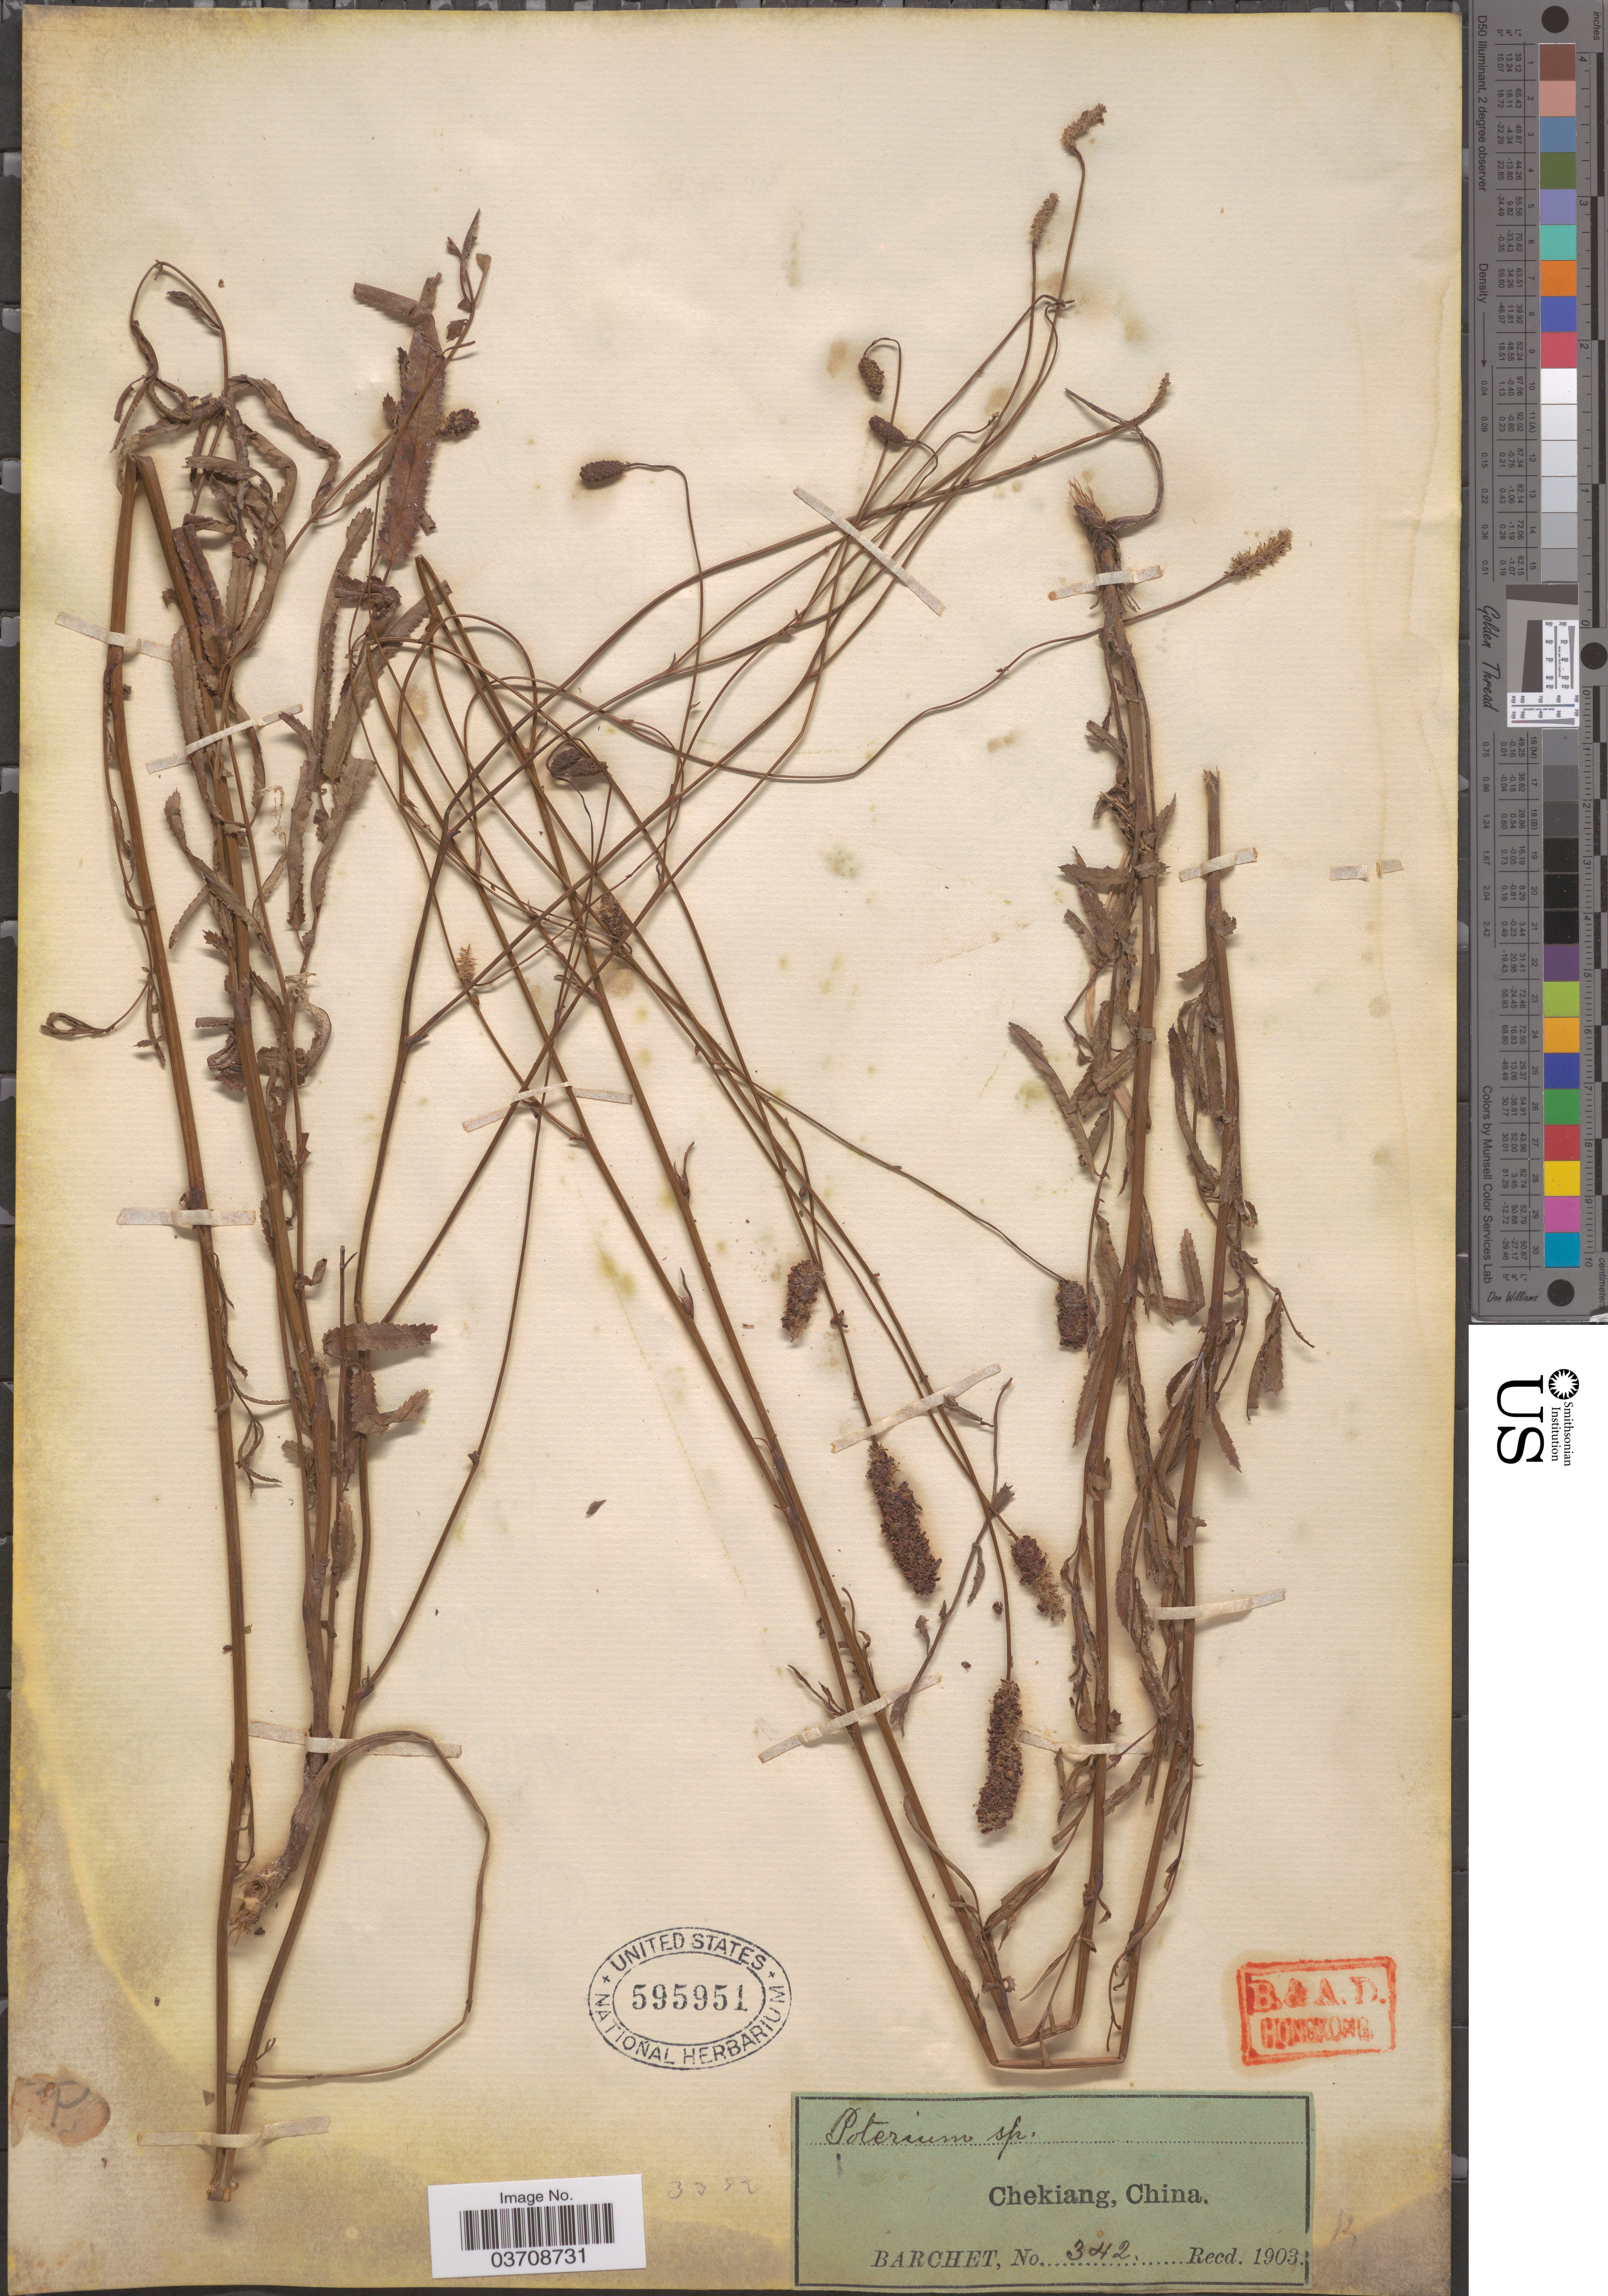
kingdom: Plantae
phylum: Tracheophyta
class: Magnoliopsida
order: Rosales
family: Rosaceae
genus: Sanguisorba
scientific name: Sanguisorba sp.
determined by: Strong, Mark T., (BOT), Smithsonian Institution - National Museum of Natural History (UNITED STATES)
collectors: Barchet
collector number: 342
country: China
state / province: Zhejiang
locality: Chekiang.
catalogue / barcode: US 595951